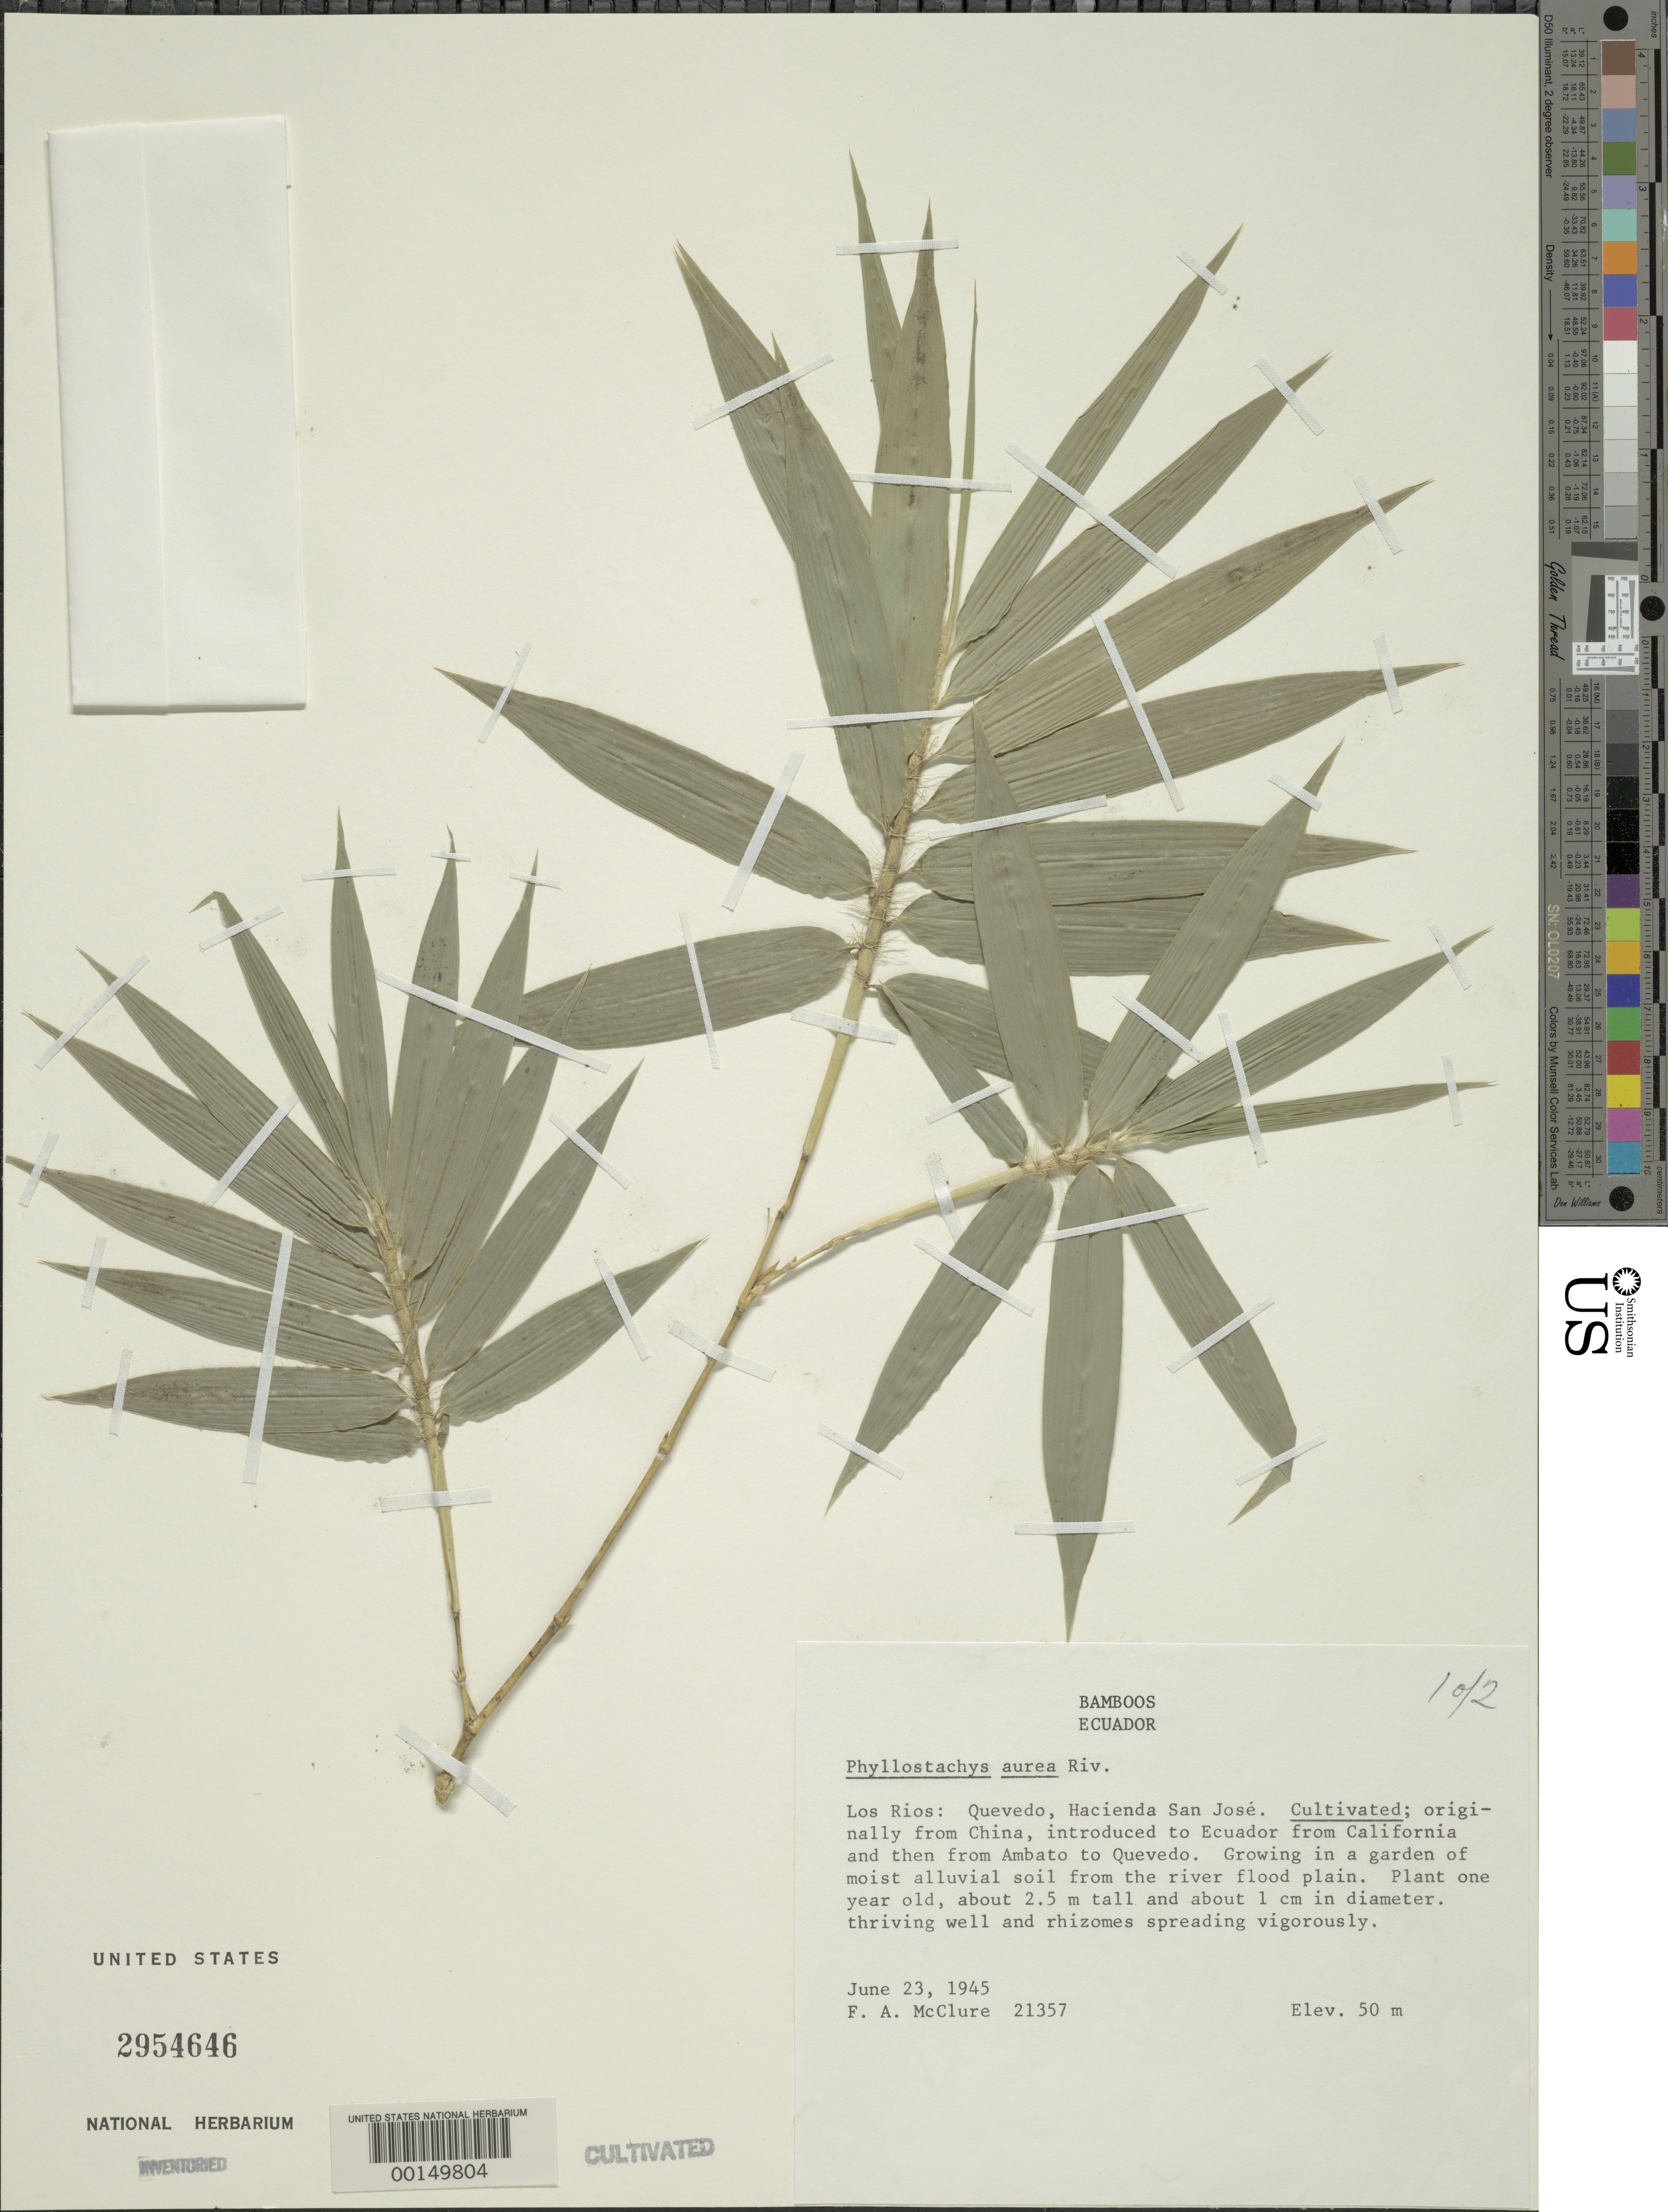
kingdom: Plantae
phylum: Tracheophyta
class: Liliopsida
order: Poales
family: Poaceae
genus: Phyllostachys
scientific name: Phyllostachys aurea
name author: Rivière & C. Rivière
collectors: F. A. McClure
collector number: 21357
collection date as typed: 23 Jun 1945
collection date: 1945-06-23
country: Ecuador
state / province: Los Ríos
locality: Quevedo, Hacienda San Jose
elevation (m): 50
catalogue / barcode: US 2954646